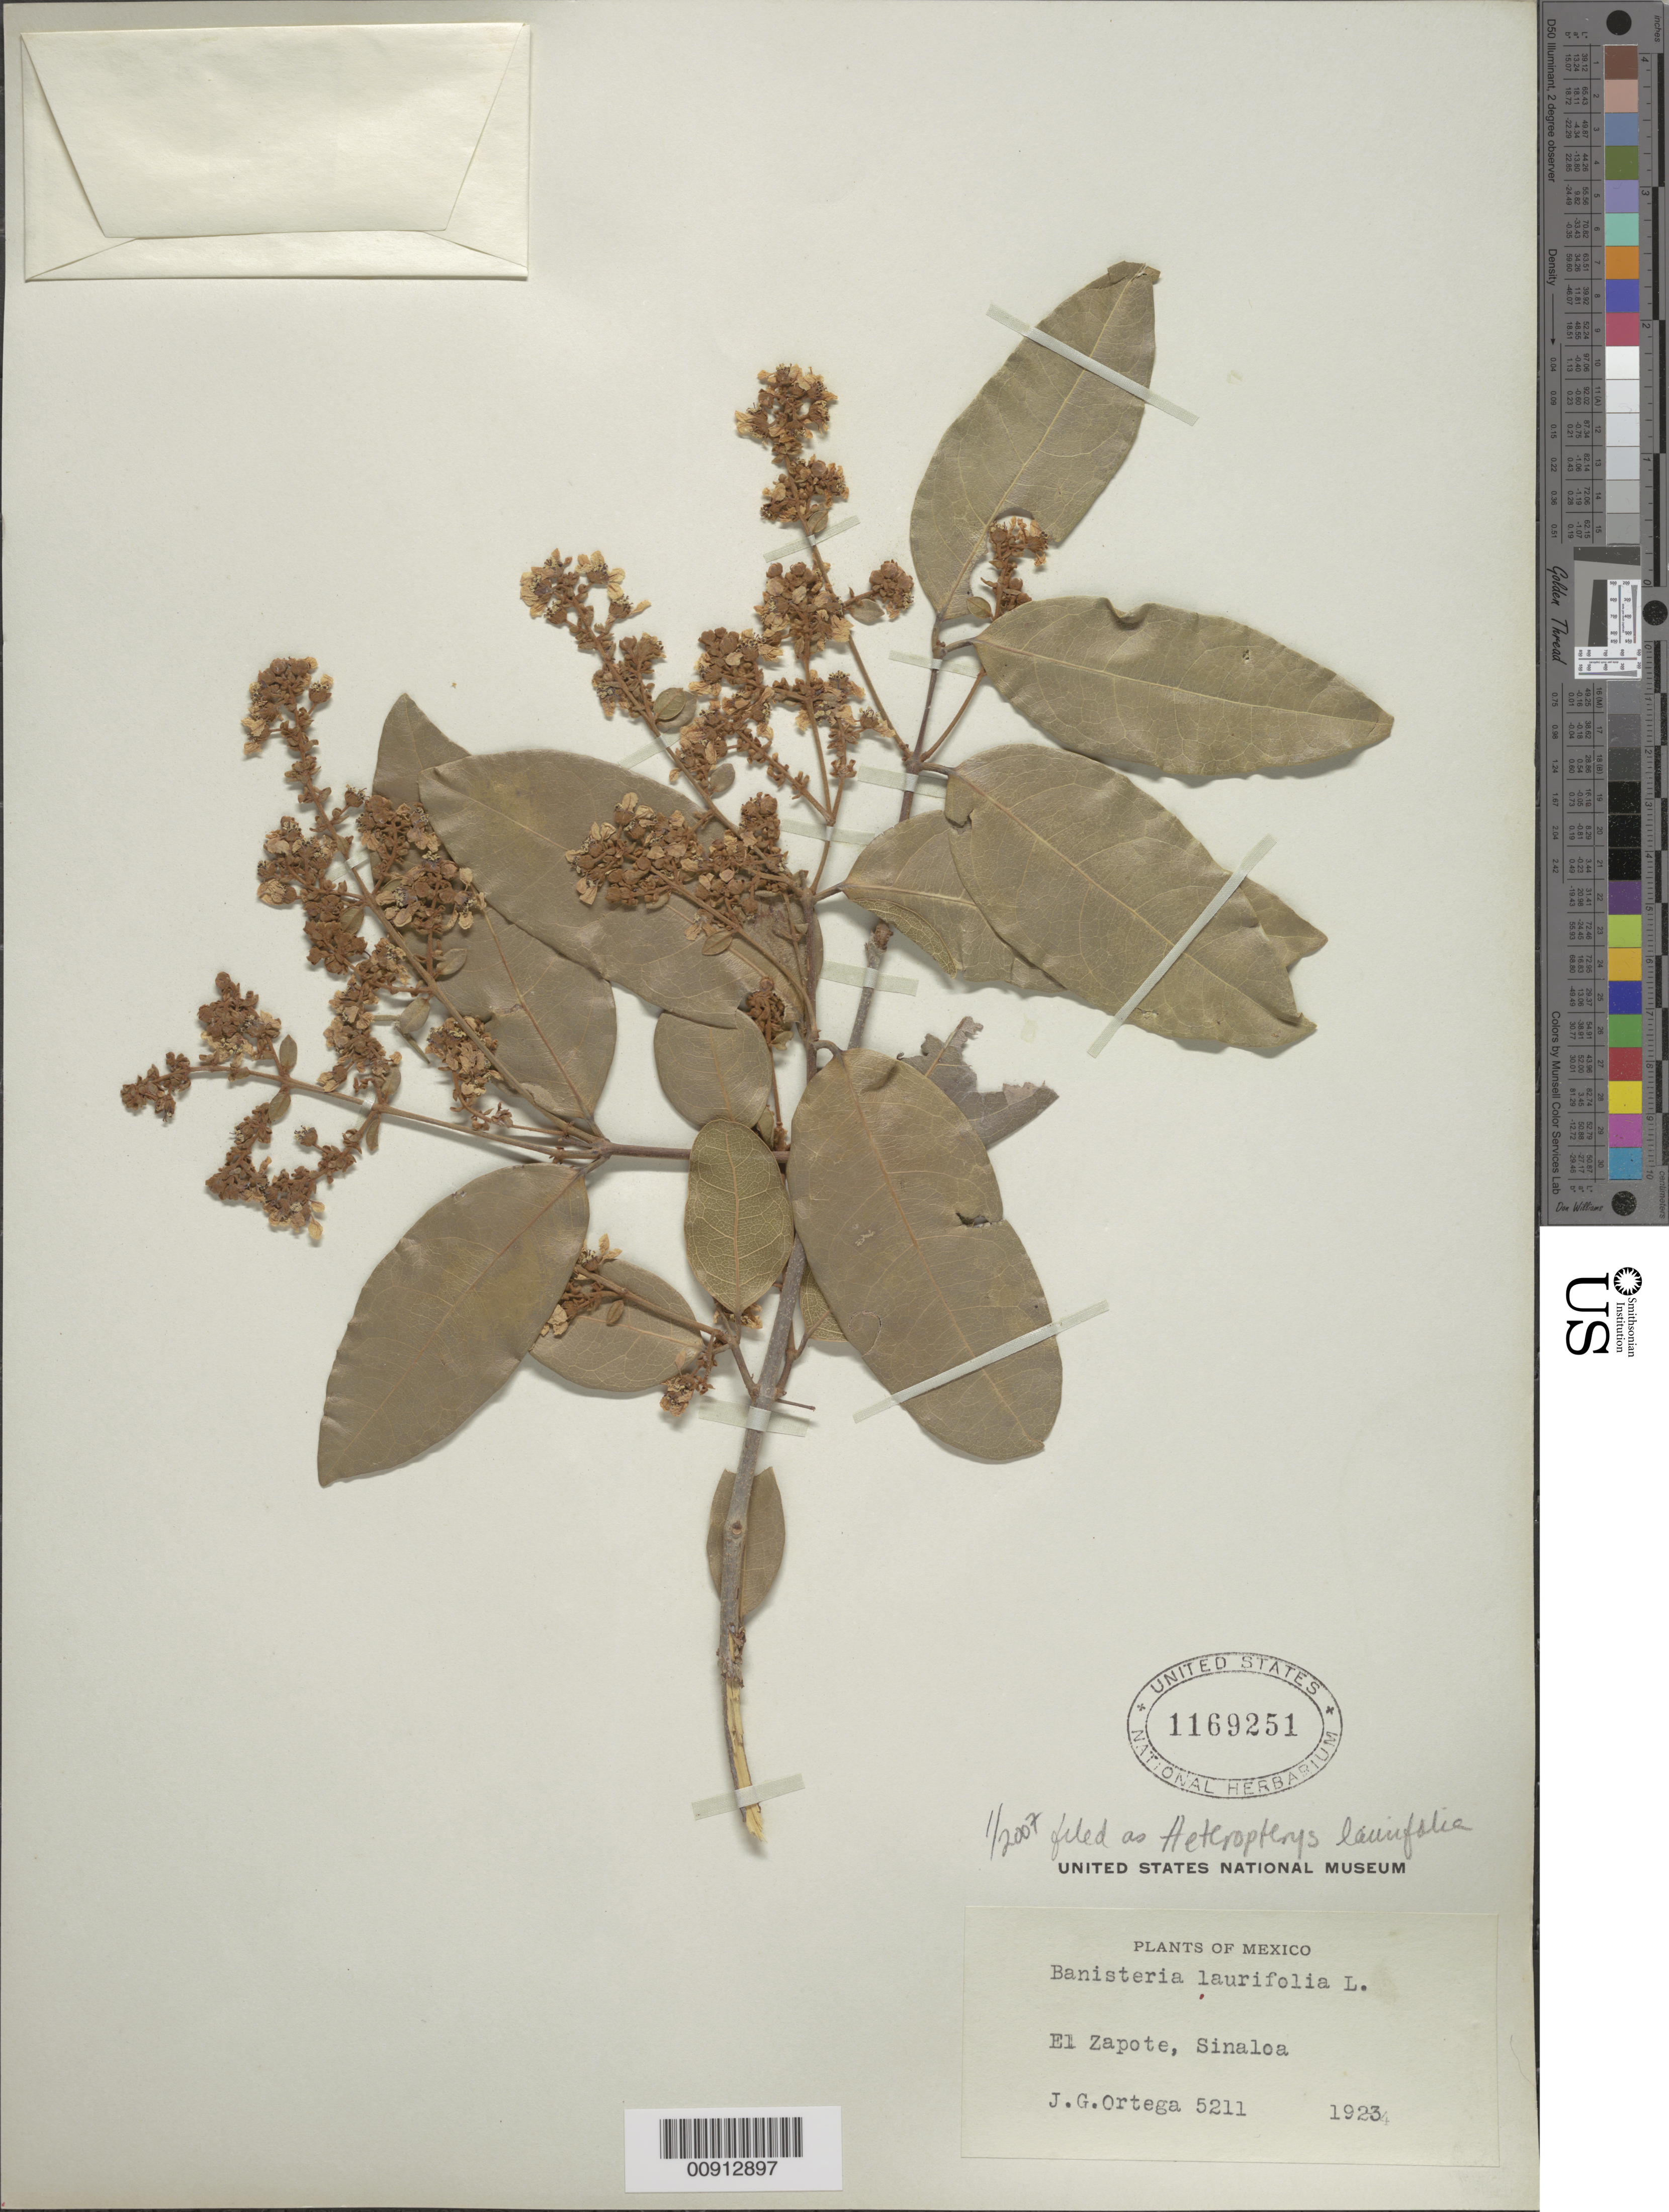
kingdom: Plantae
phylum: Tracheophyta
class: Magnoliopsida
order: Malpighiales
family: Malpighiaceae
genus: Heteropterys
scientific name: Heteropterys laurifolia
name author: (L.) A. Juss.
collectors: J. Ortega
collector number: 5211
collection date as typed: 1923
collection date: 1923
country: Mexico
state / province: Sinaloa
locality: El Zapote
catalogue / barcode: US 1169251